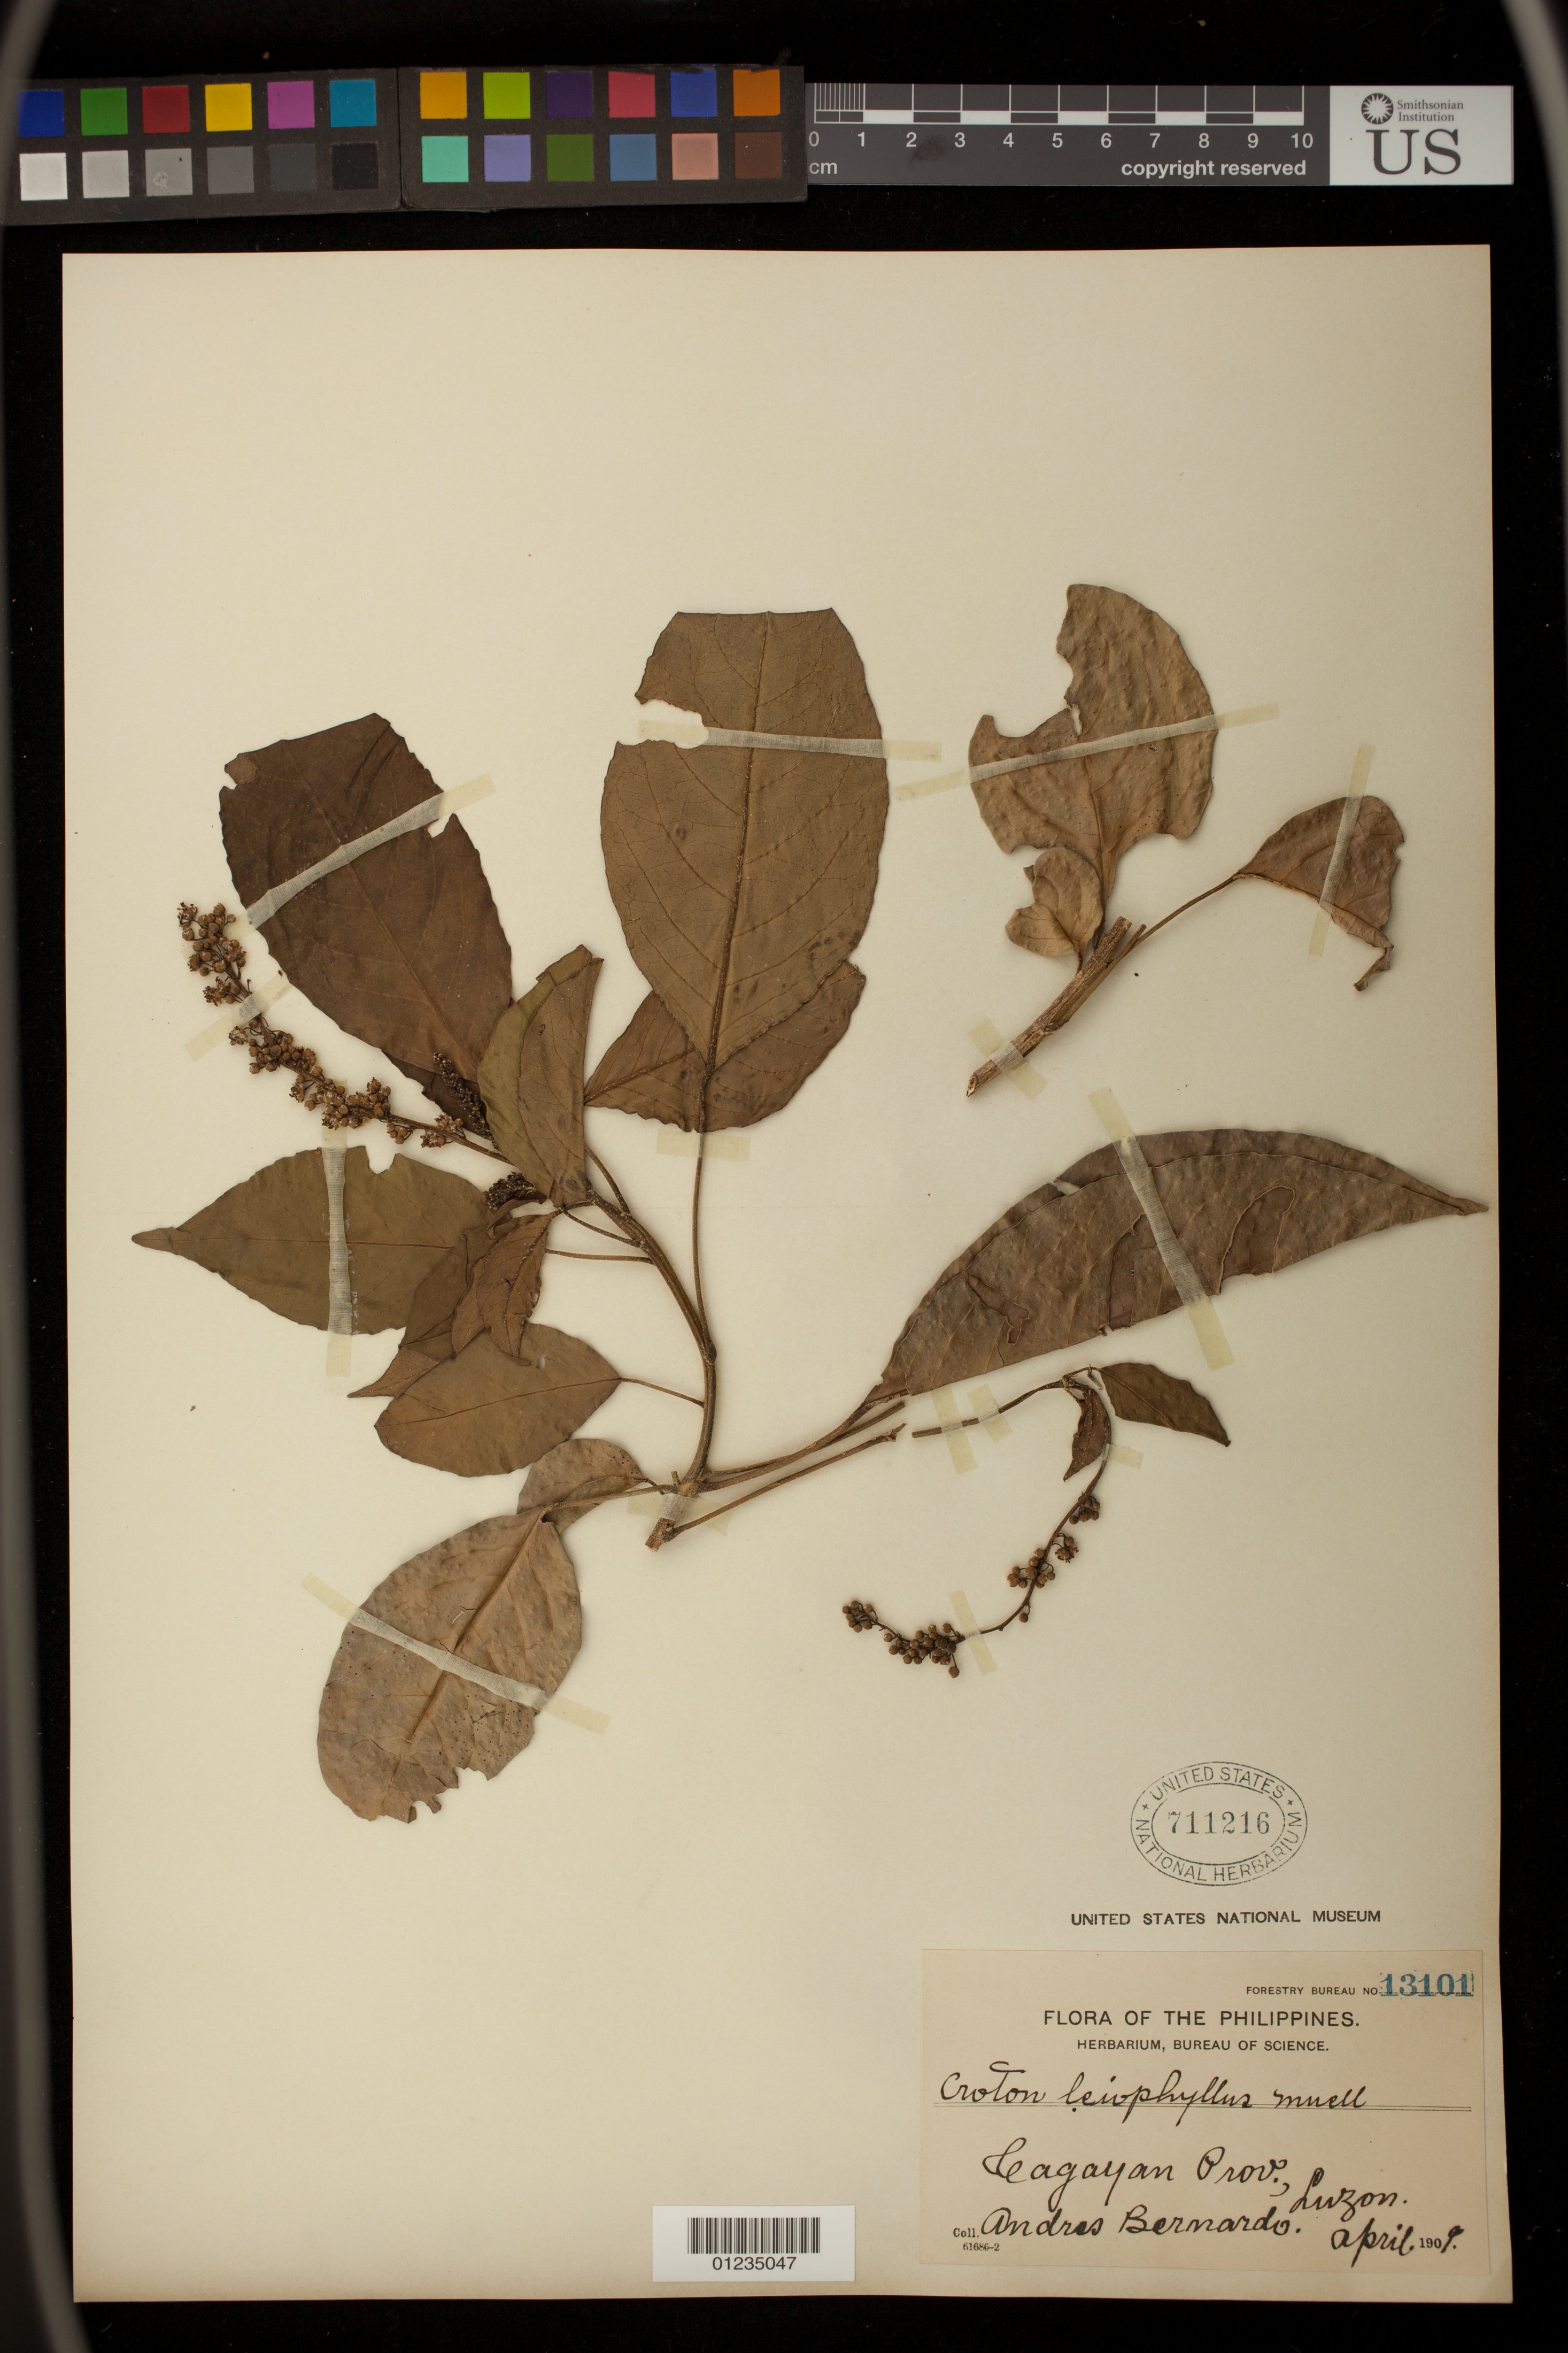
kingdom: Plantae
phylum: Tracheophyta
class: Magnoliopsida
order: Malpighiales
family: Euphorbiaceae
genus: Croton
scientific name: Croton leiophyllus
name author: Müll. Arg.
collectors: A. Bernardo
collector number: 13101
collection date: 1909-04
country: Philippines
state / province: Cagayan Valley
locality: Cagayan Prov., Luzon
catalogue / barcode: US 711216